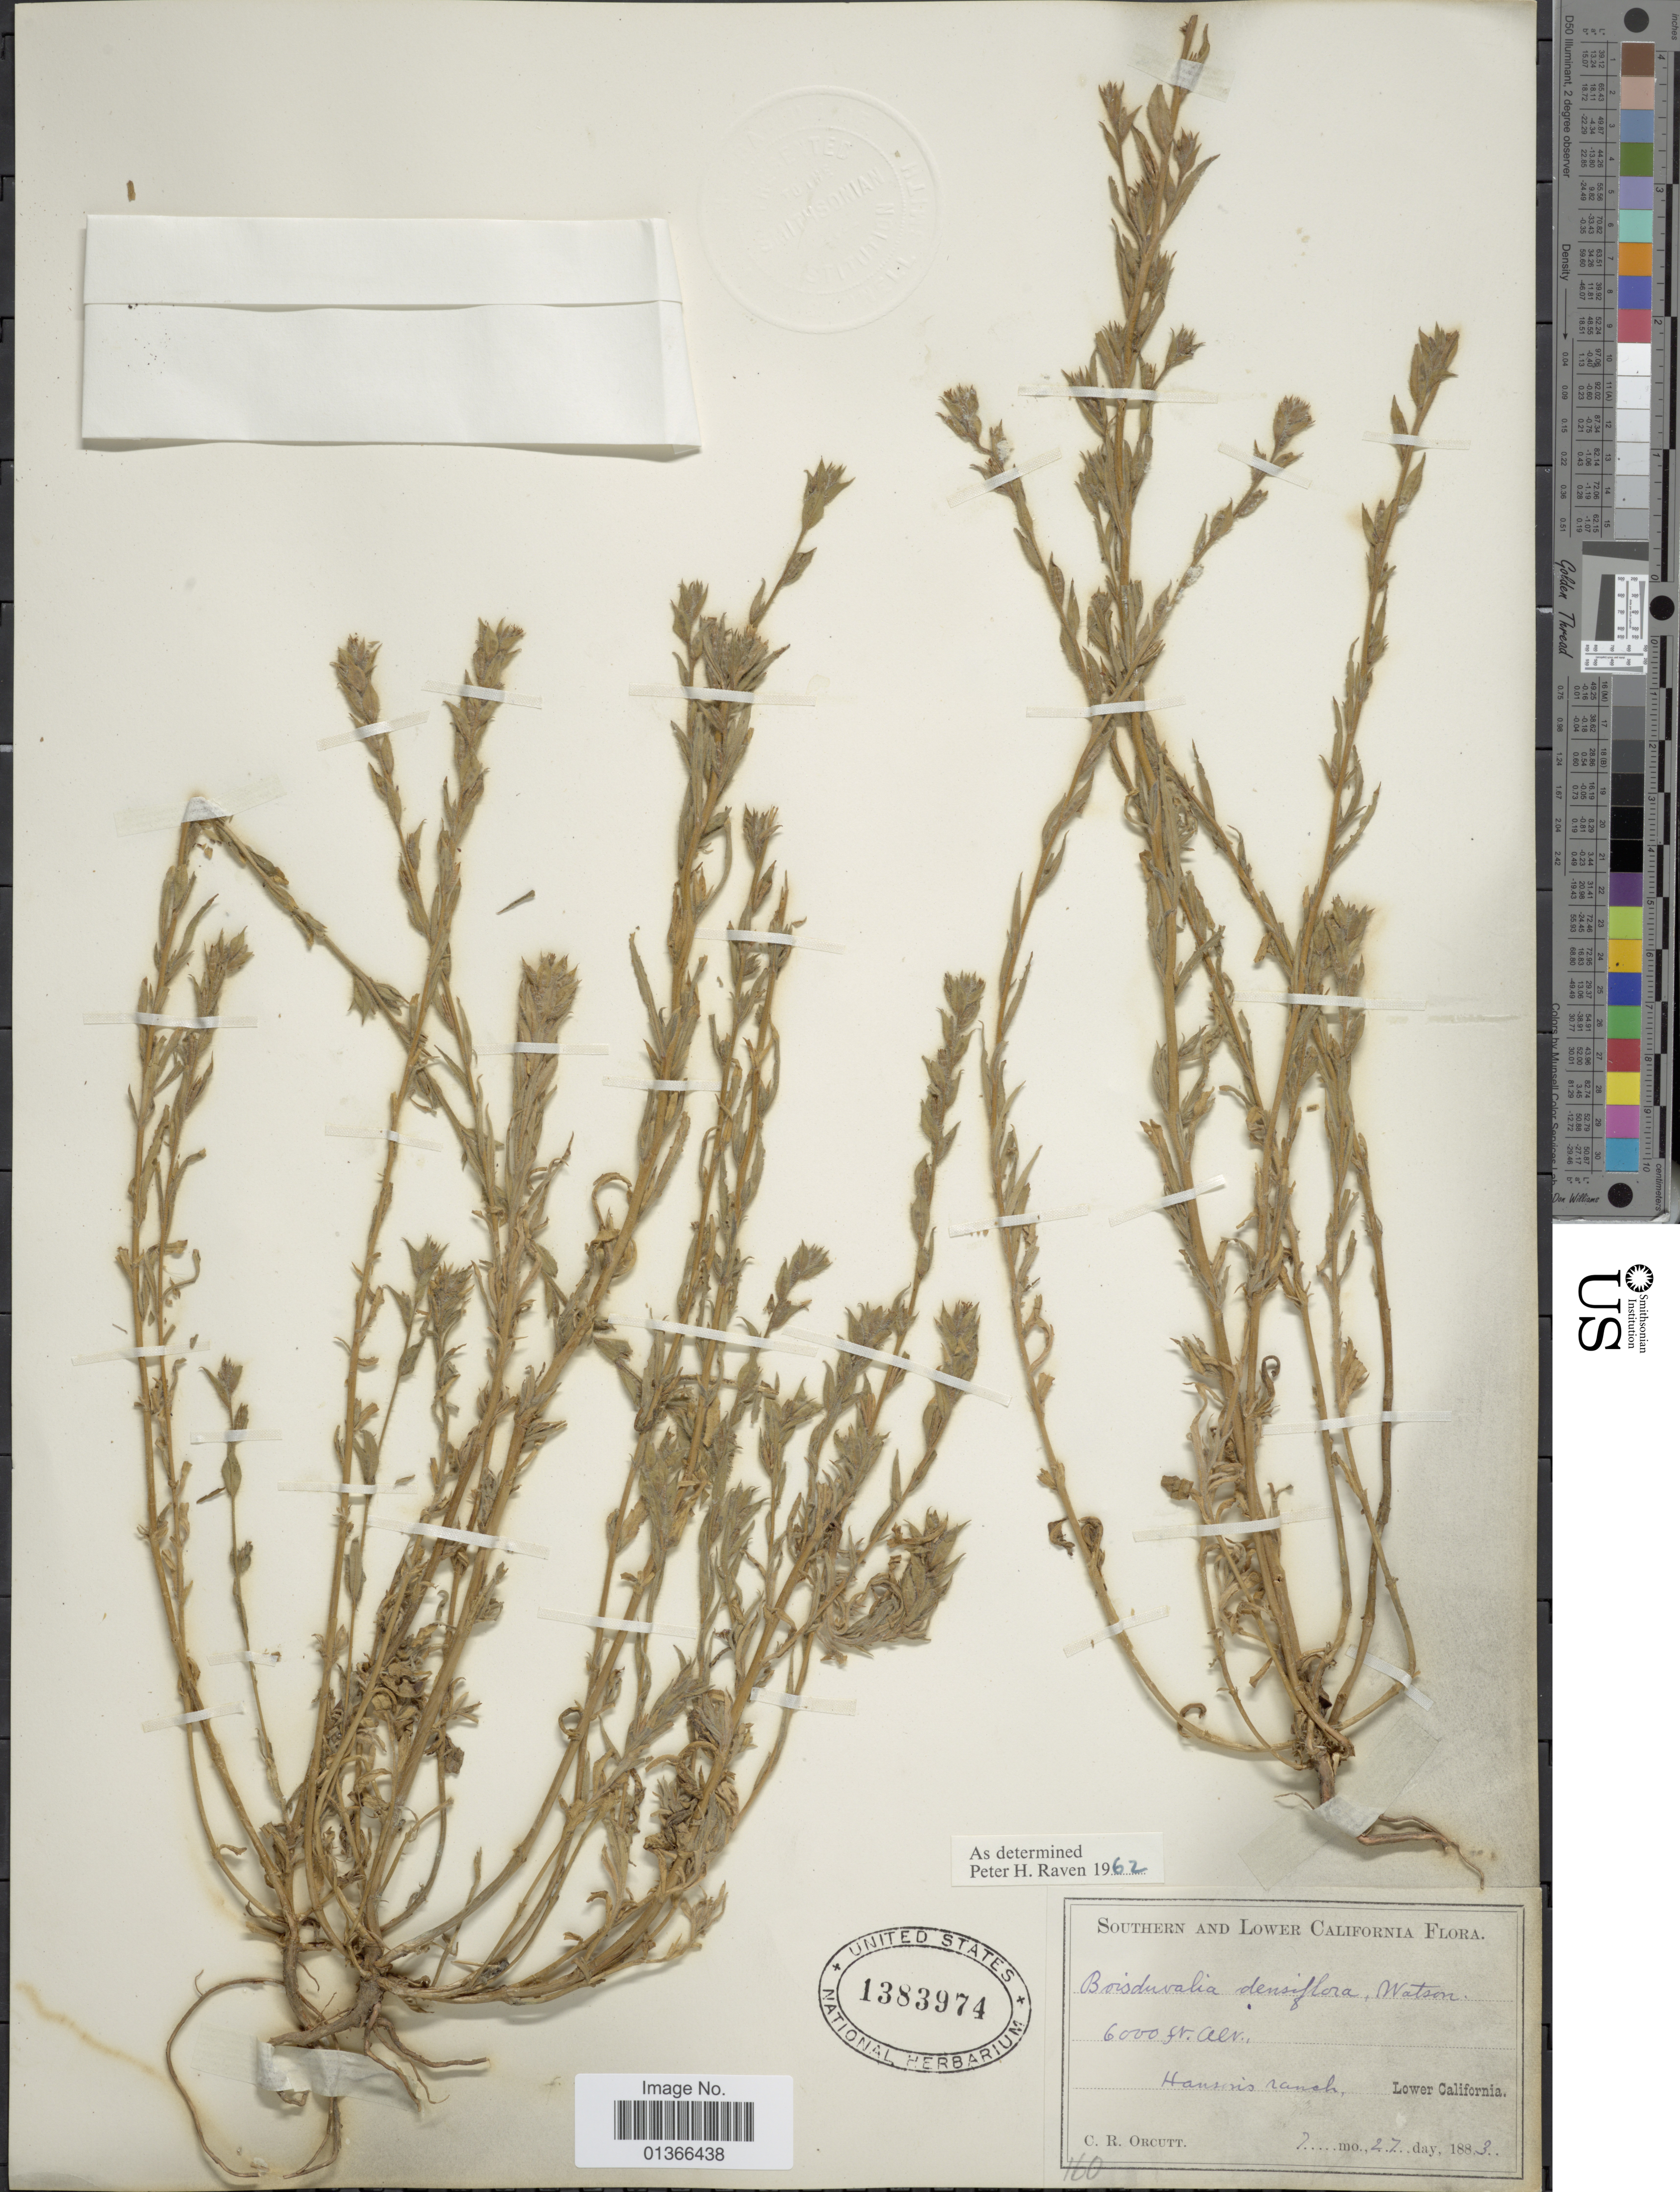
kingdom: Plantae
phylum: Tracheophyta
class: Magnoliopsida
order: Myrtales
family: Onagraceae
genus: Epilobium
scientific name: Epilobium densiflorum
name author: (Lindl.) Hoch & P.H. Raven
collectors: C. R. Orcutt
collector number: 160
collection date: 1883-07-27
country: Mexico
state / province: Baja California Norte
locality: Southern and Lower California. Hanson's ranch.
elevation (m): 1829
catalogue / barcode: US 1383974